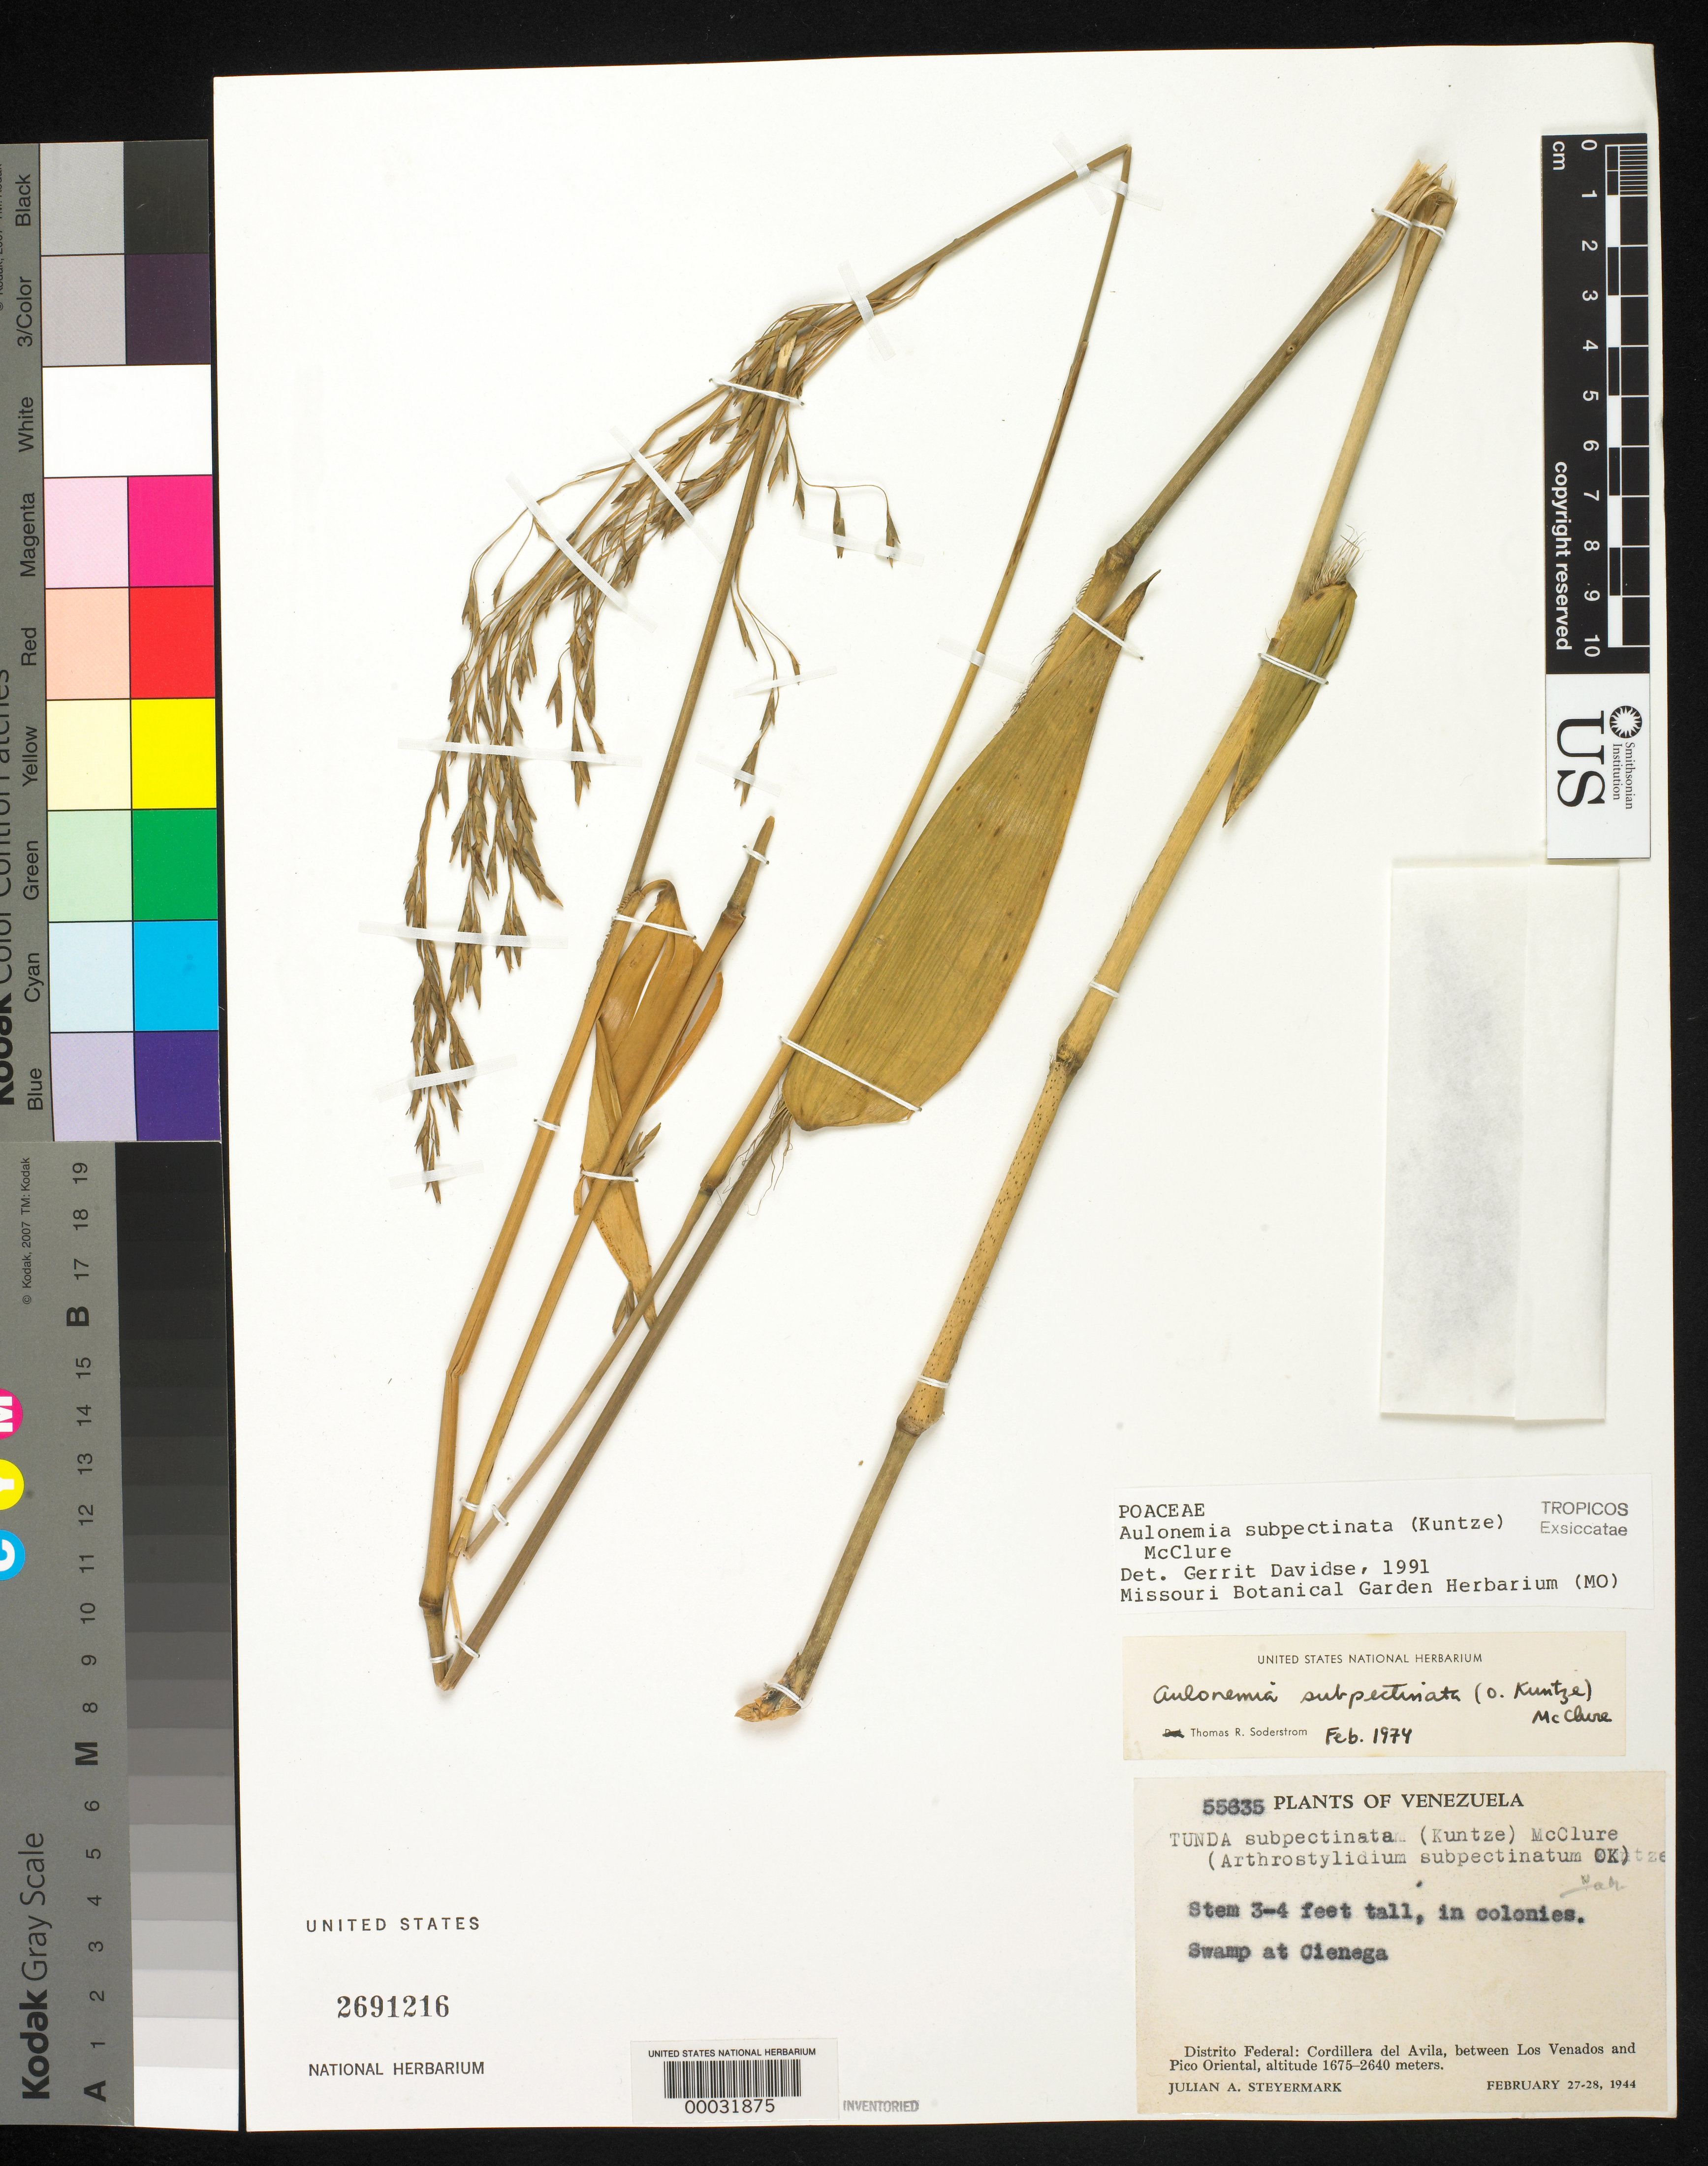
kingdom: Plantae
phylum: Tracheophyta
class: Liliopsida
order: Poales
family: Poaceae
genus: Aulonemia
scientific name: Aulonemia subpectinata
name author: (Kuntze) McClure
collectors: J. Steyermark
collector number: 55635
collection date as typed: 27 Feb 1944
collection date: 1944-02-27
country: Venezuela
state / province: Distrito Federal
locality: At cienega; cordillera del avila, between los venados and pico oriental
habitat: Swamp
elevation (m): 1675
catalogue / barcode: US 2691216